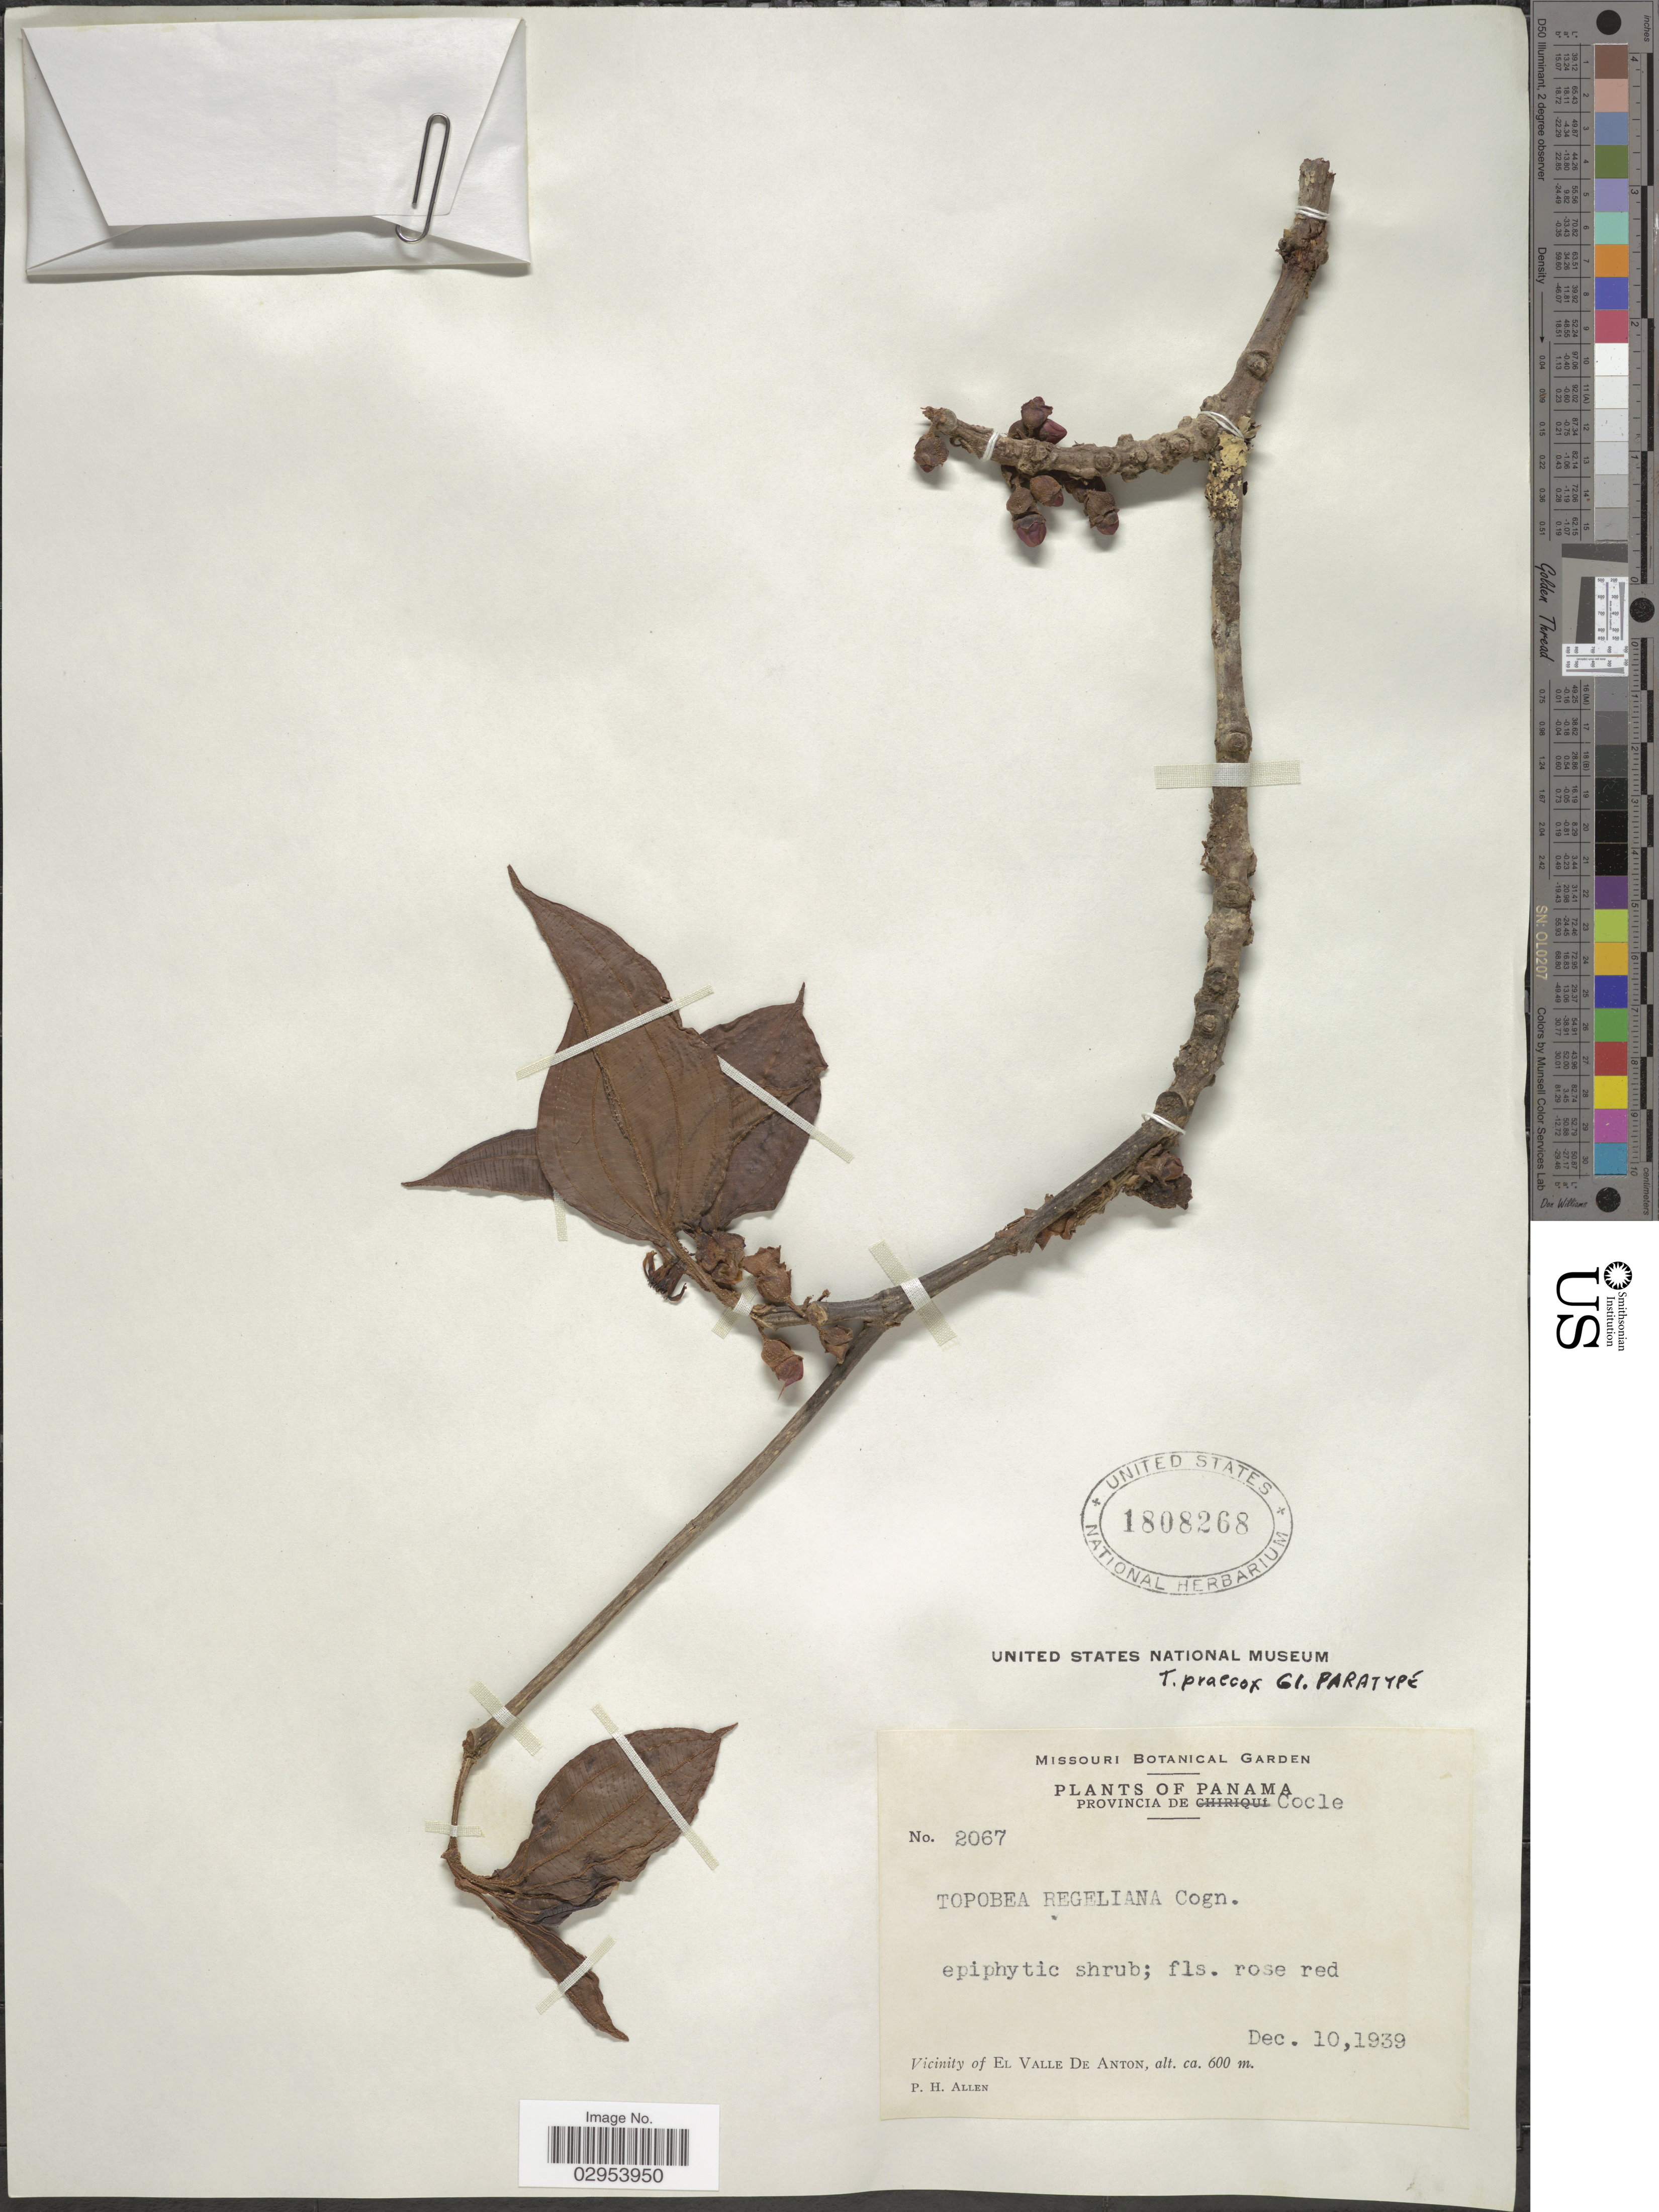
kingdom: Plantae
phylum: Tracheophyta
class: Magnoliopsida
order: Myrtales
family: Melastomataceae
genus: Topobea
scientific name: Topobea praecox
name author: Gleason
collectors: P. H. Allen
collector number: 2067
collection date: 1939-12-10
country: Panama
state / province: Coclé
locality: Vicinity of El Valle de Anton.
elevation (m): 600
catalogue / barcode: US 1808268